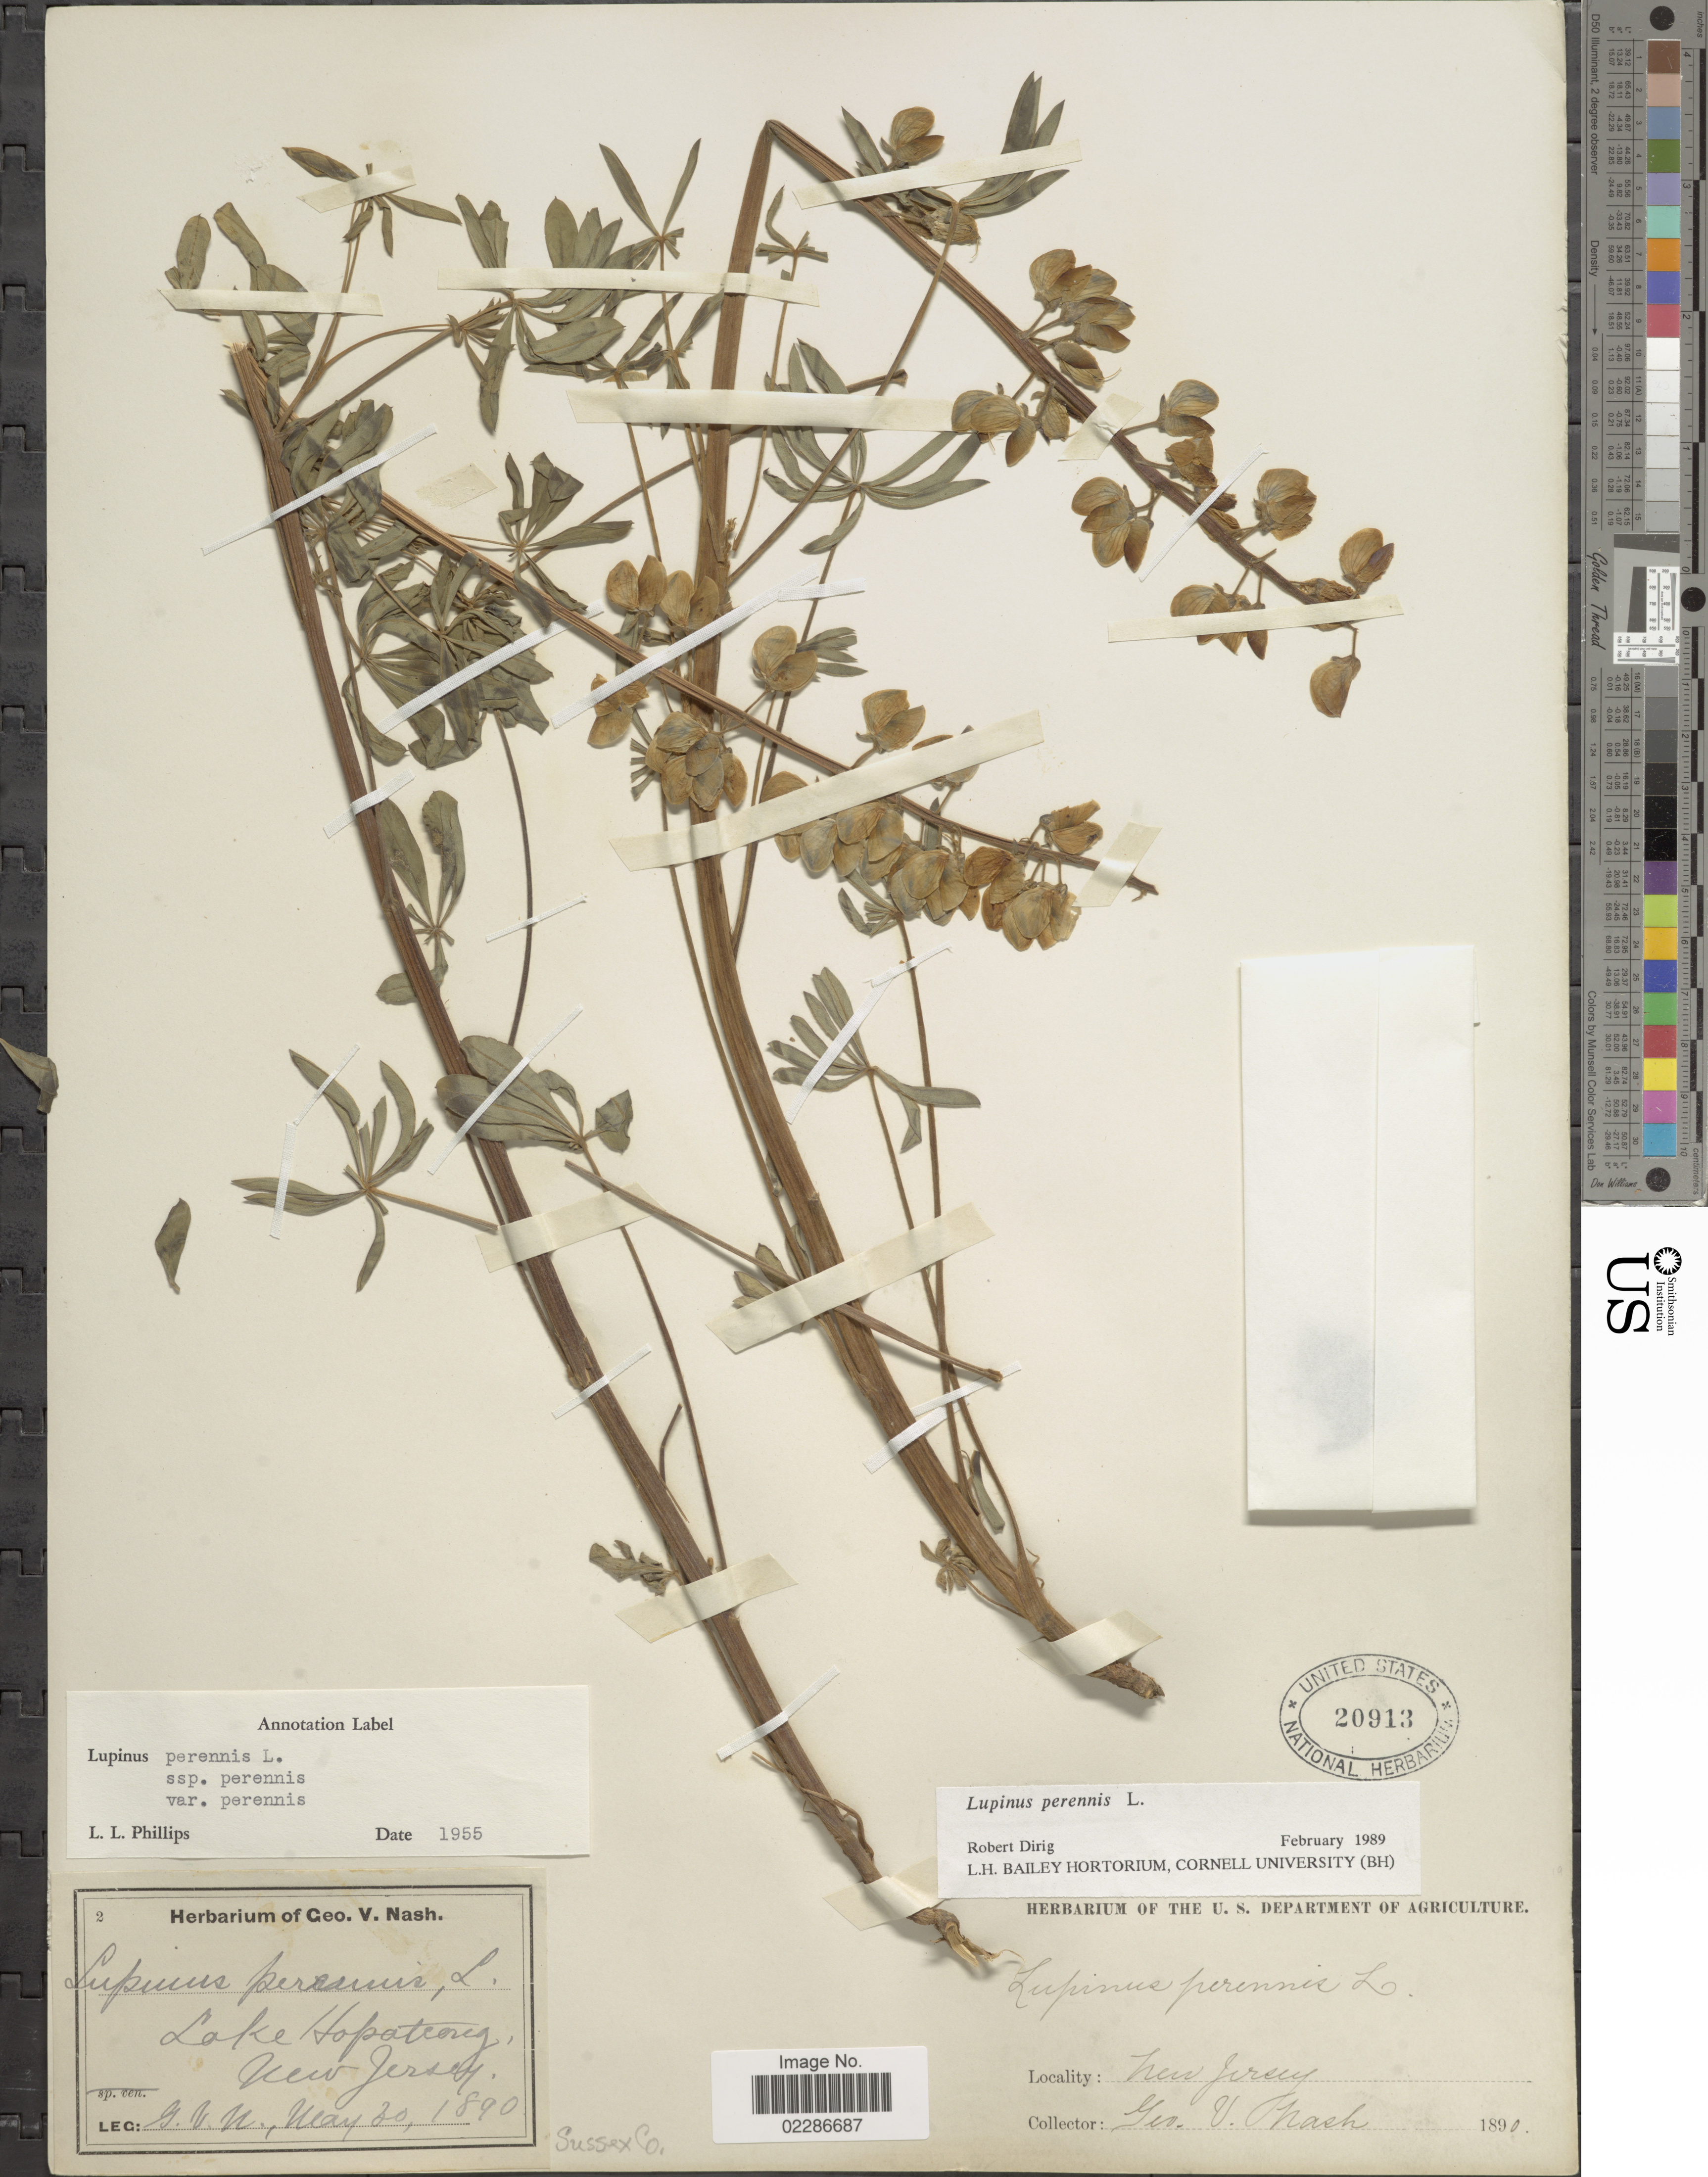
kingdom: Plantae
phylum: Tracheophyta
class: Magnoliopsida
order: Fabales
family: Fabaceae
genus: Lupinus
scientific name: Lupinus perennis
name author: L.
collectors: G. V. Nash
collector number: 2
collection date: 1890-05-30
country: United States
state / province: New Jersey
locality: Lake Hopatcoreg, Sussex Co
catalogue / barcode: US 20913